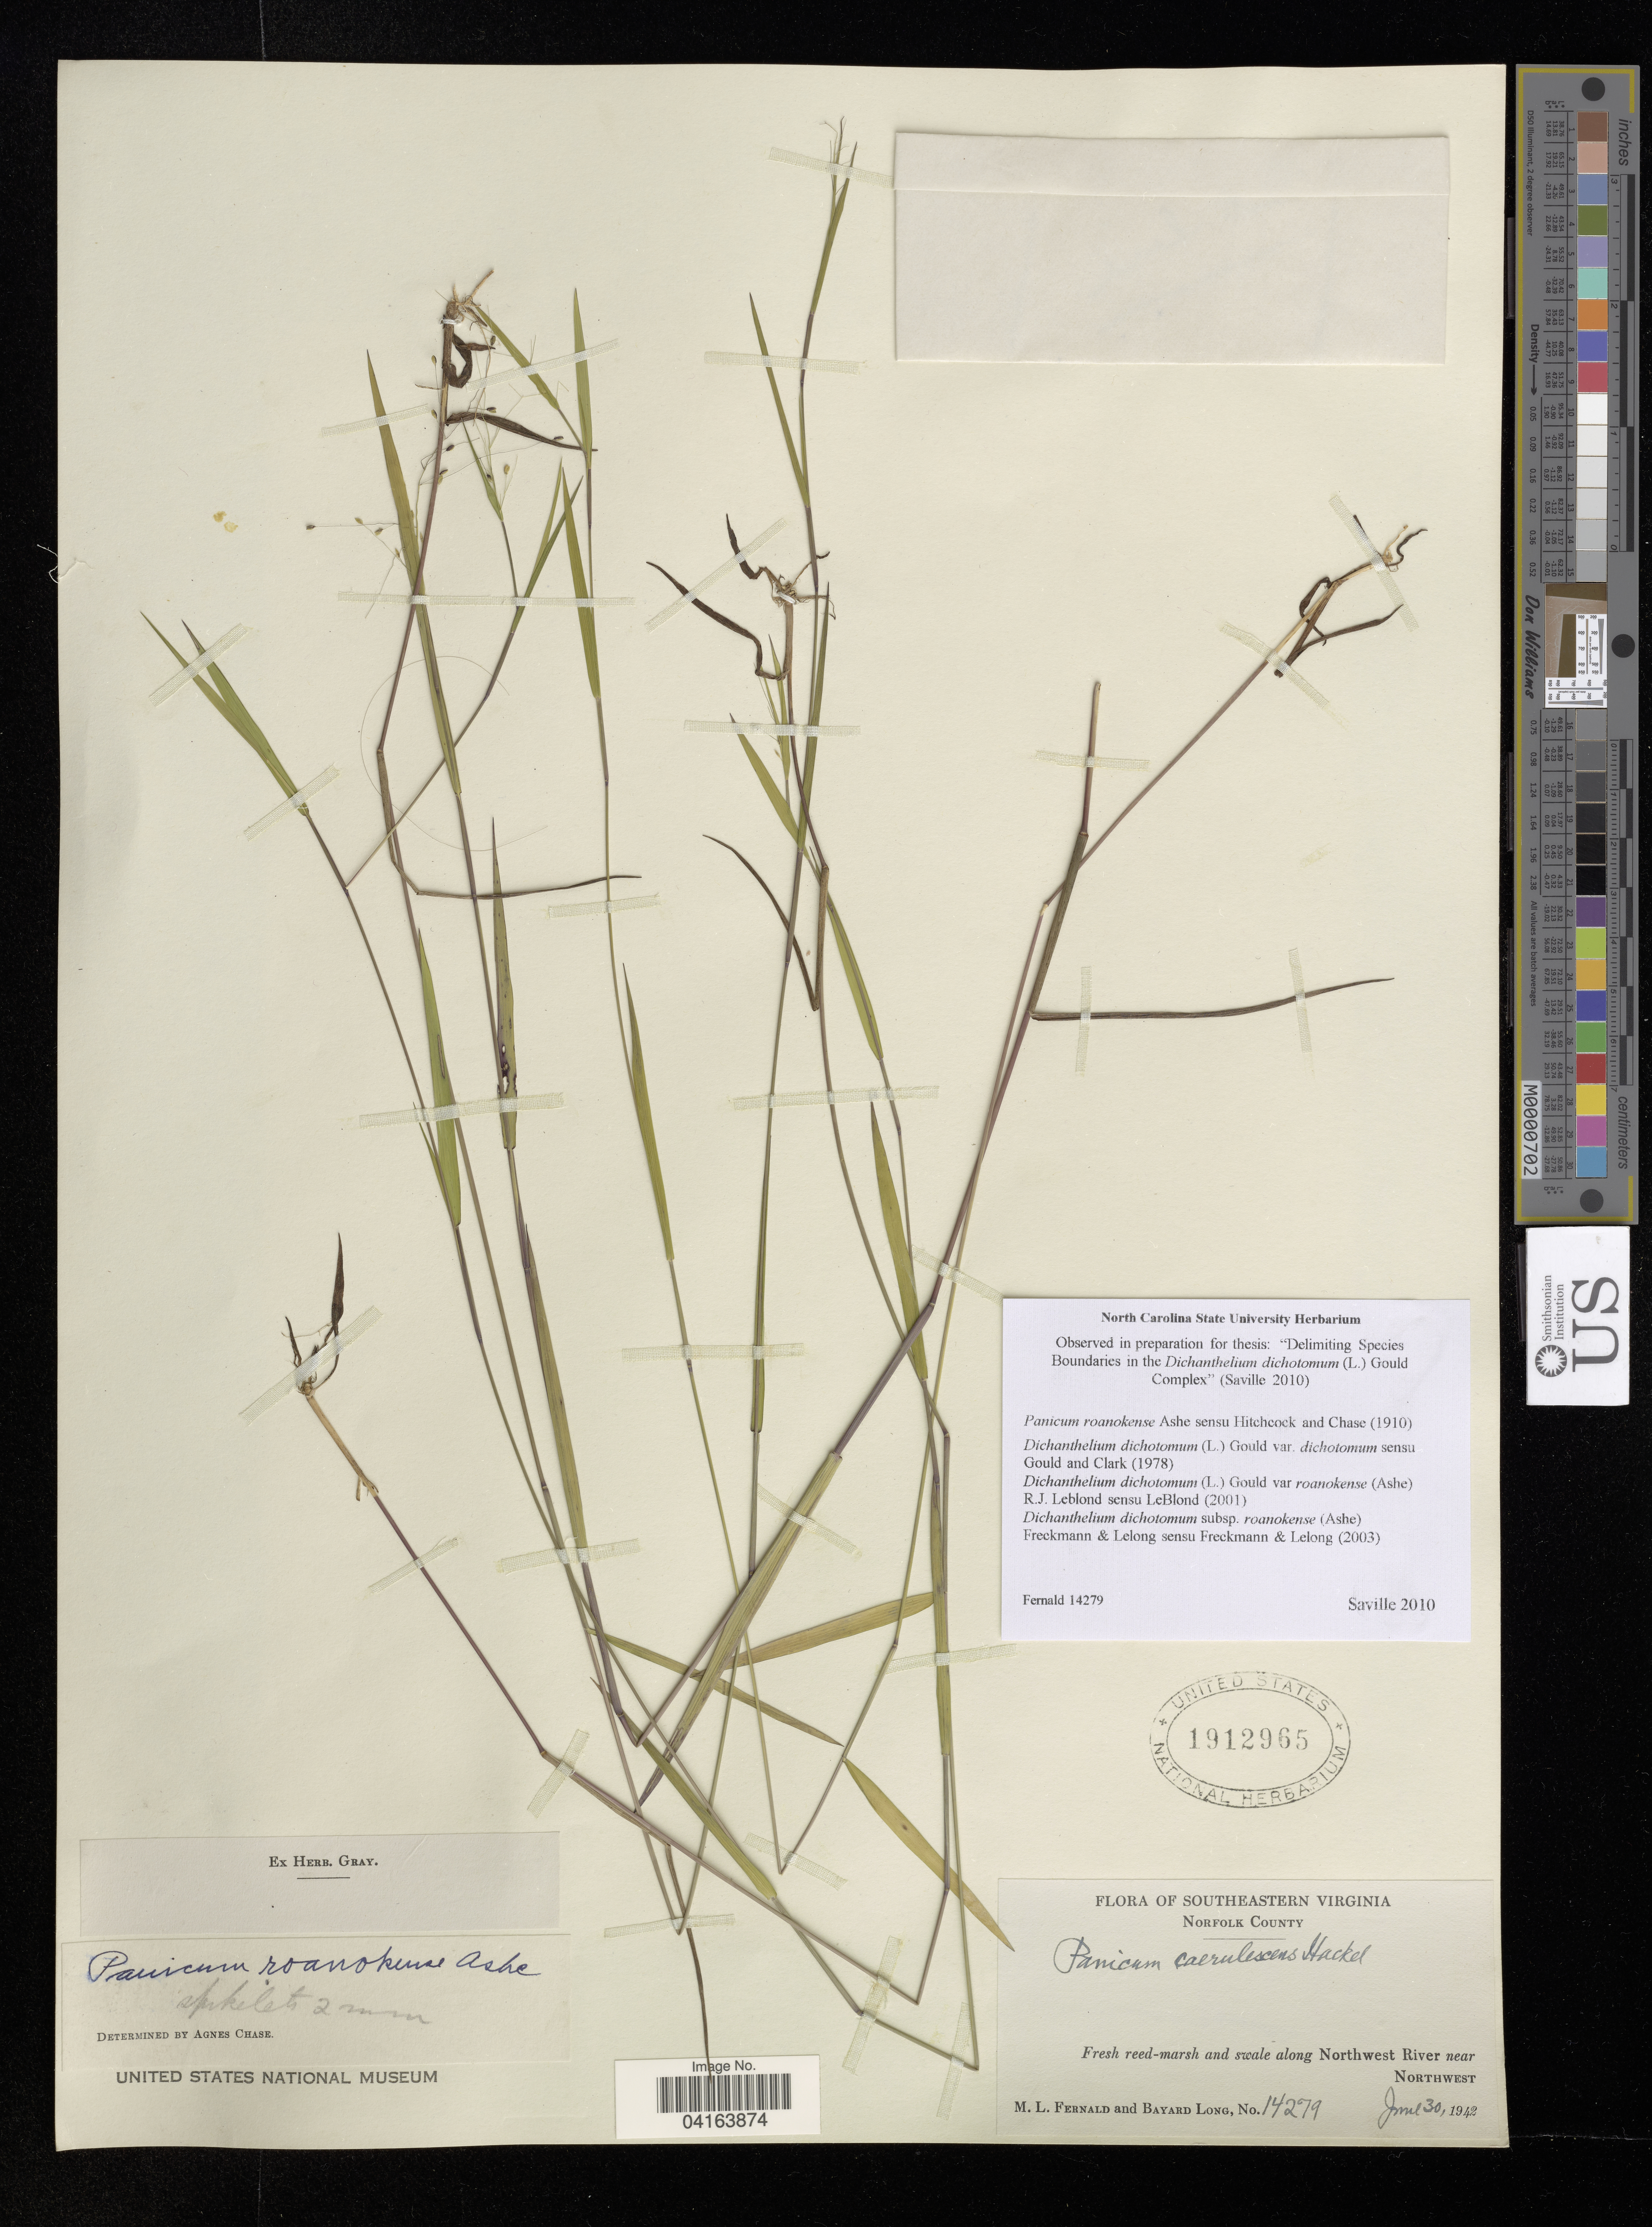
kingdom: Plantae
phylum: Tracheophyta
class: Liliopsida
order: Poales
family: Poaceae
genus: Dichanthelium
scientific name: Dichanthelium dichotomum subsp. roanokense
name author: (Ashe) LeBlond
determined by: Saville, A. C., (NCSC), North Carolina State University (UNITED STATES)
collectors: M. L. Fernald & B. Long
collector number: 14279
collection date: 1942-06-30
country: United States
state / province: Virginia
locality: Southeastern Virginia. Norfolk County. Along Northwest River near Northwest.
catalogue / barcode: US 1912965